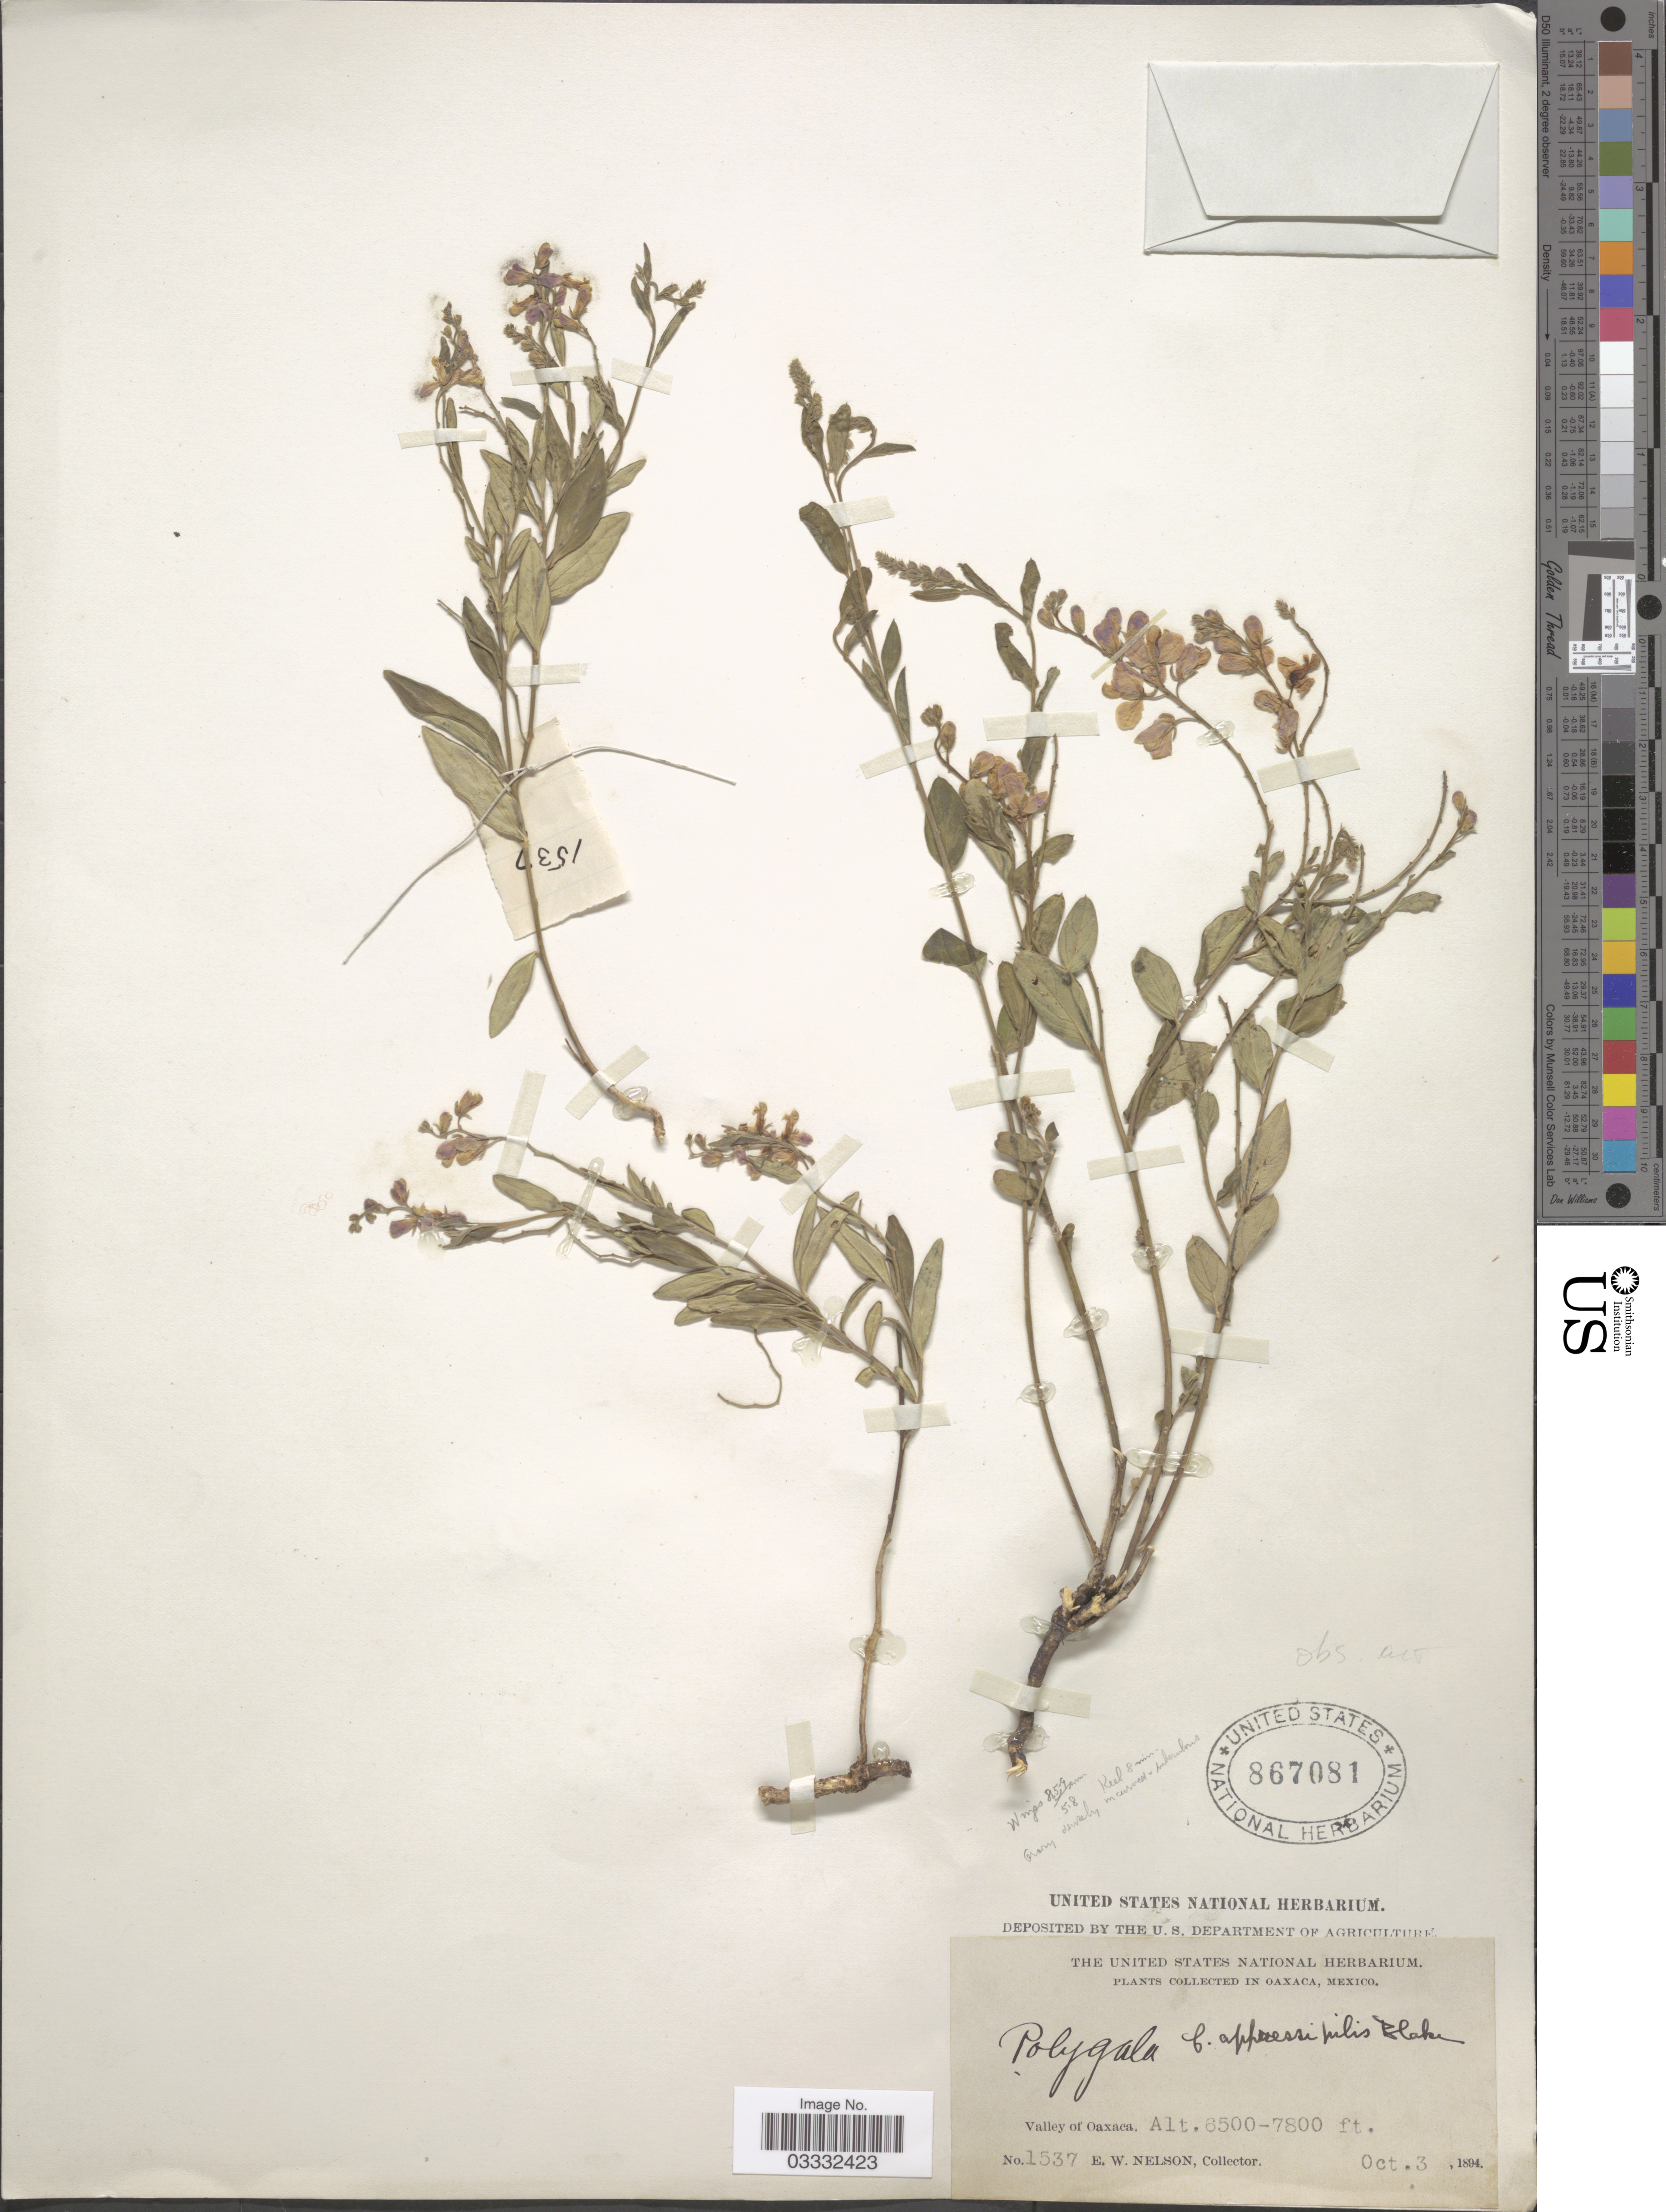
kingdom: Plantae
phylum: Tracheophyta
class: Magnoliopsida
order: Fabales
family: Polygalaceae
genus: Polygala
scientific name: Polygala appressipilis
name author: S.F. Blake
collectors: E. W. Nelson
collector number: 1537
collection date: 1894-10-03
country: Mexico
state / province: Oaxaca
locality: Valley of Oaxaca.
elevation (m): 1981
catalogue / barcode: US 867081